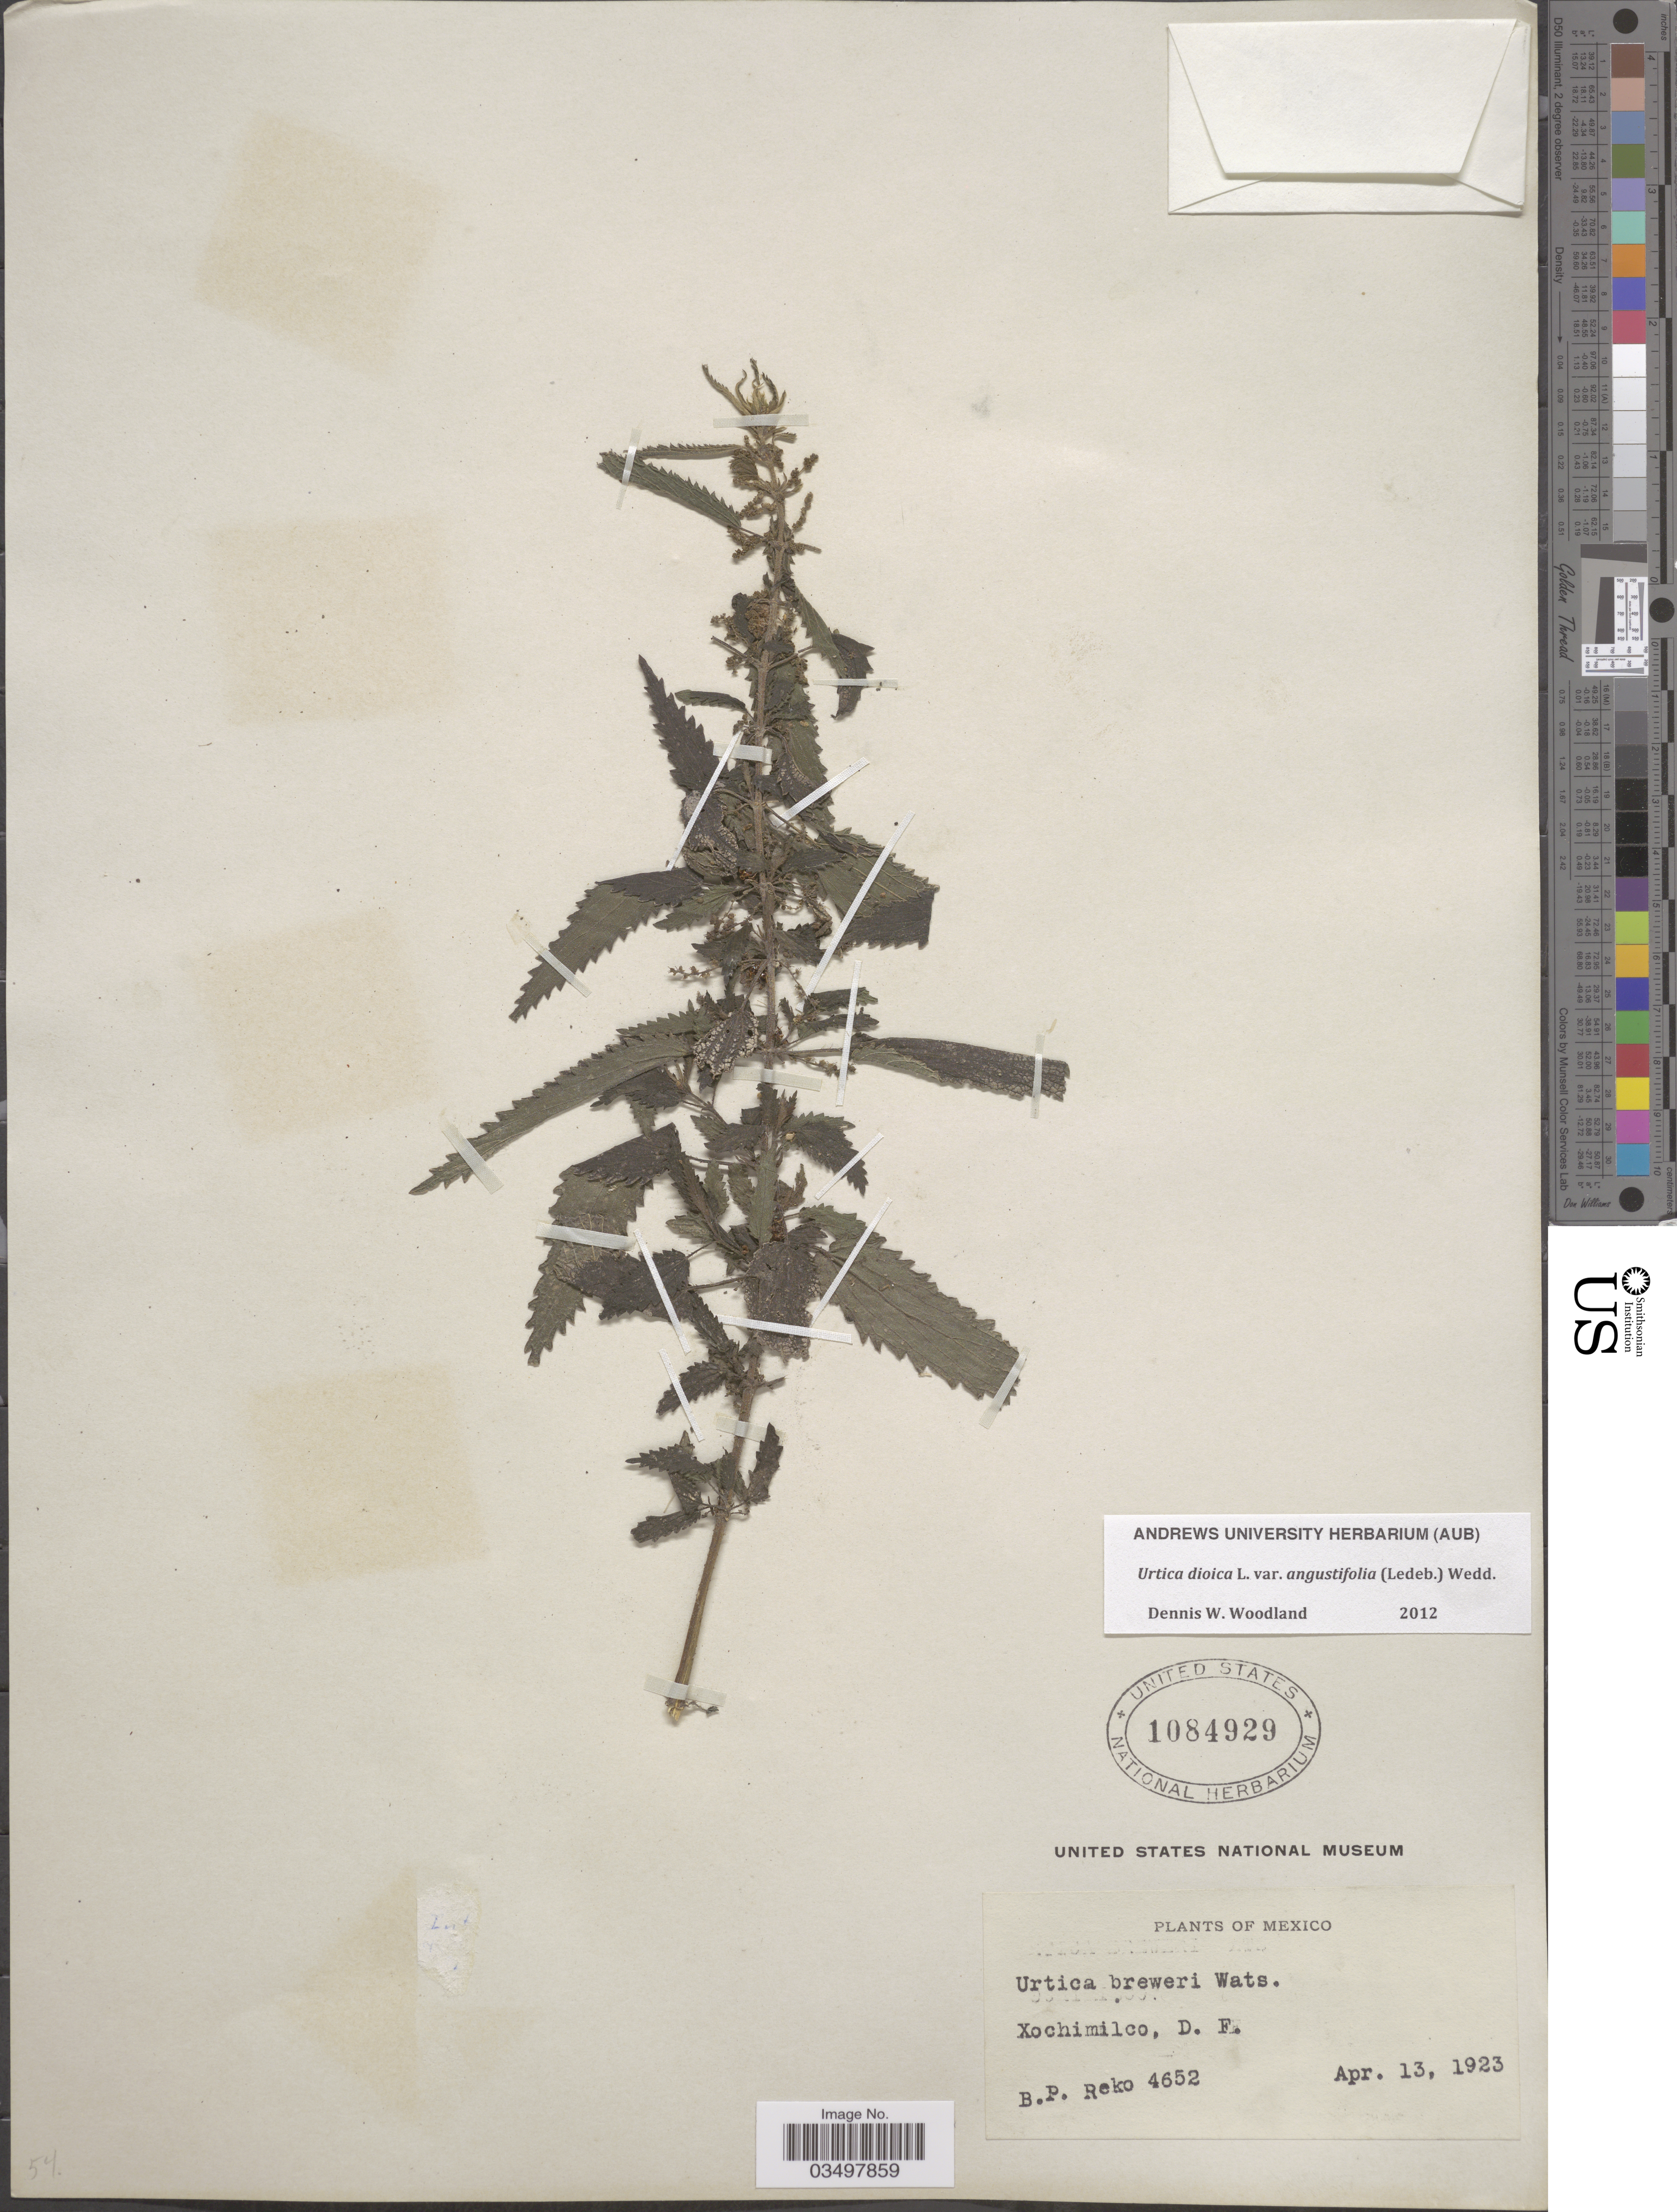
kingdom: Plantae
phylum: Tracheophyta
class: Magnoliopsida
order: Rosales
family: Urticaceae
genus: Urtica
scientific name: Urtica gracilis subsp. aquatica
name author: (Liebm.) Weigend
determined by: Strong, Mark T., (BOT), Smithsonian Institution - National Museum of Natural History (UNITED STATES)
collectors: B. P. Reko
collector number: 4652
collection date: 1923-04-13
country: Mexico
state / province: Distrito Federal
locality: Xochimilco, D. F.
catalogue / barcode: US 1084929